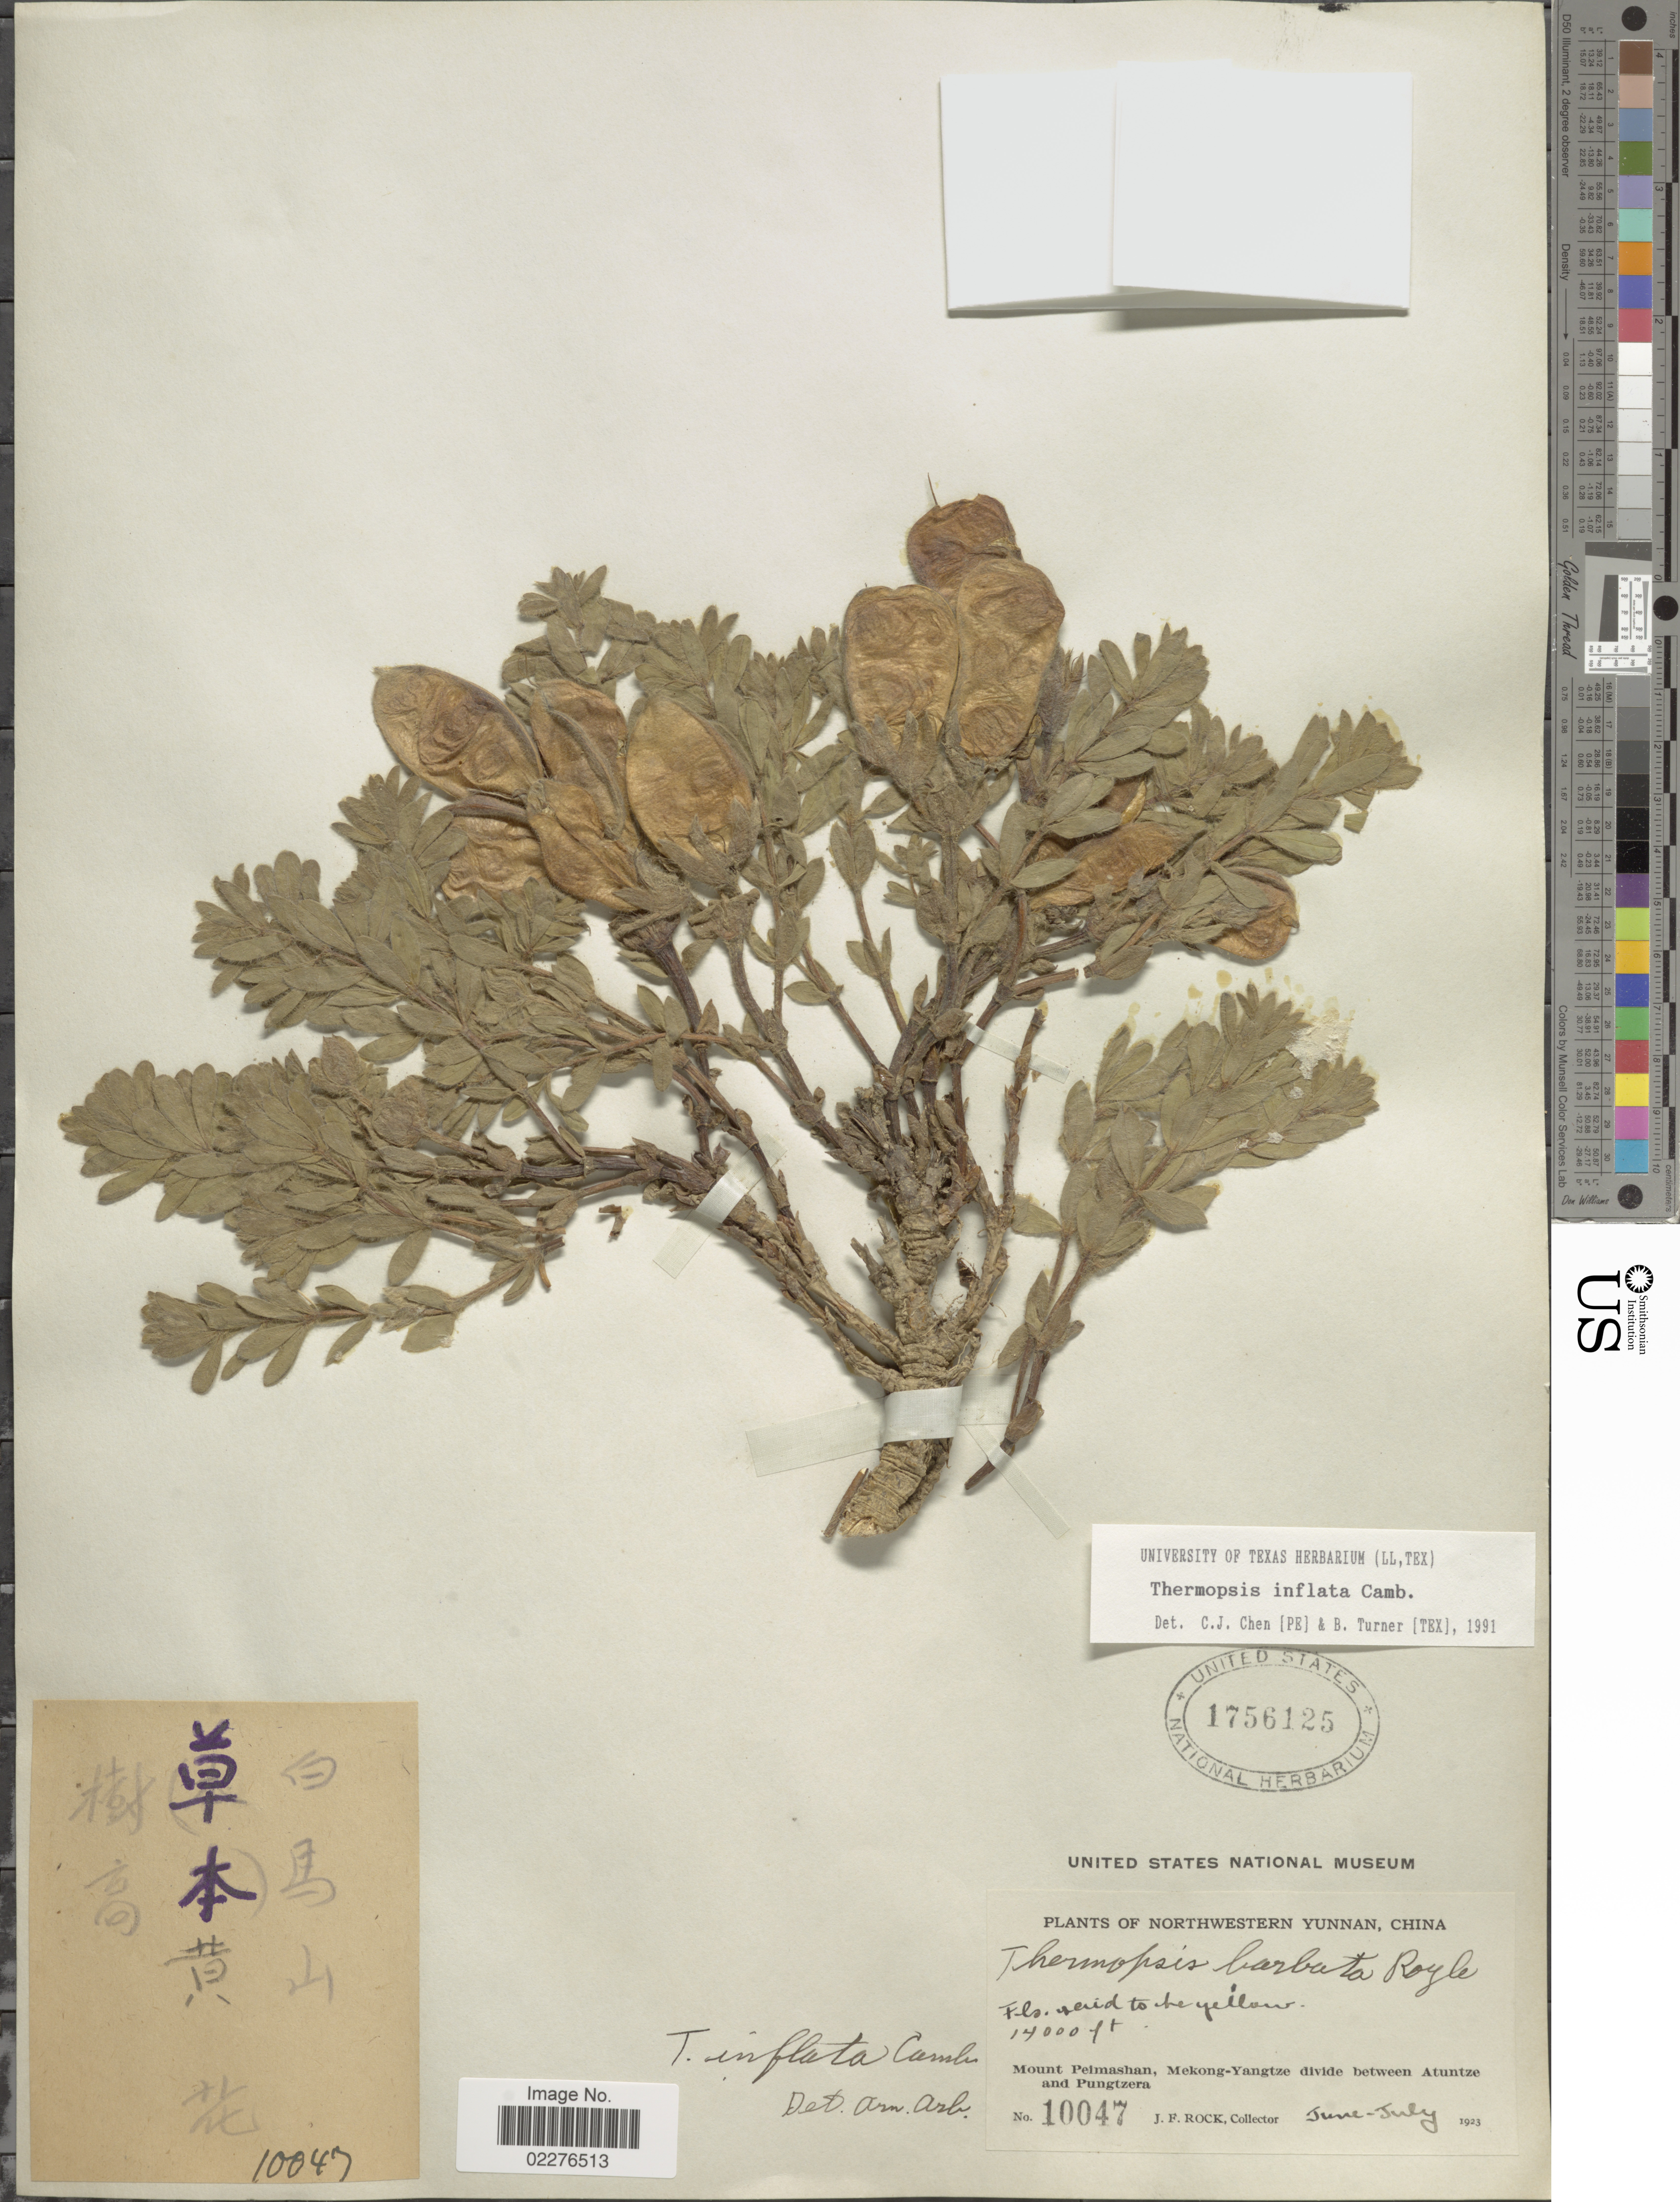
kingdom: Plantae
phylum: Tracheophyta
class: Magnoliopsida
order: Fabales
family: Fabaceae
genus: Thermopsis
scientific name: Thermopsis inflata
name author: Cambess.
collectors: J. Rock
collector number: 10047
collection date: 1923-06/1923-07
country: China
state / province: Yunnan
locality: Northwestern Yunnan, Mount Peimashan, Mekong-Yangtze divide between Atubtze and Pungtzera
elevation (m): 4267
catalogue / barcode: US 1756125